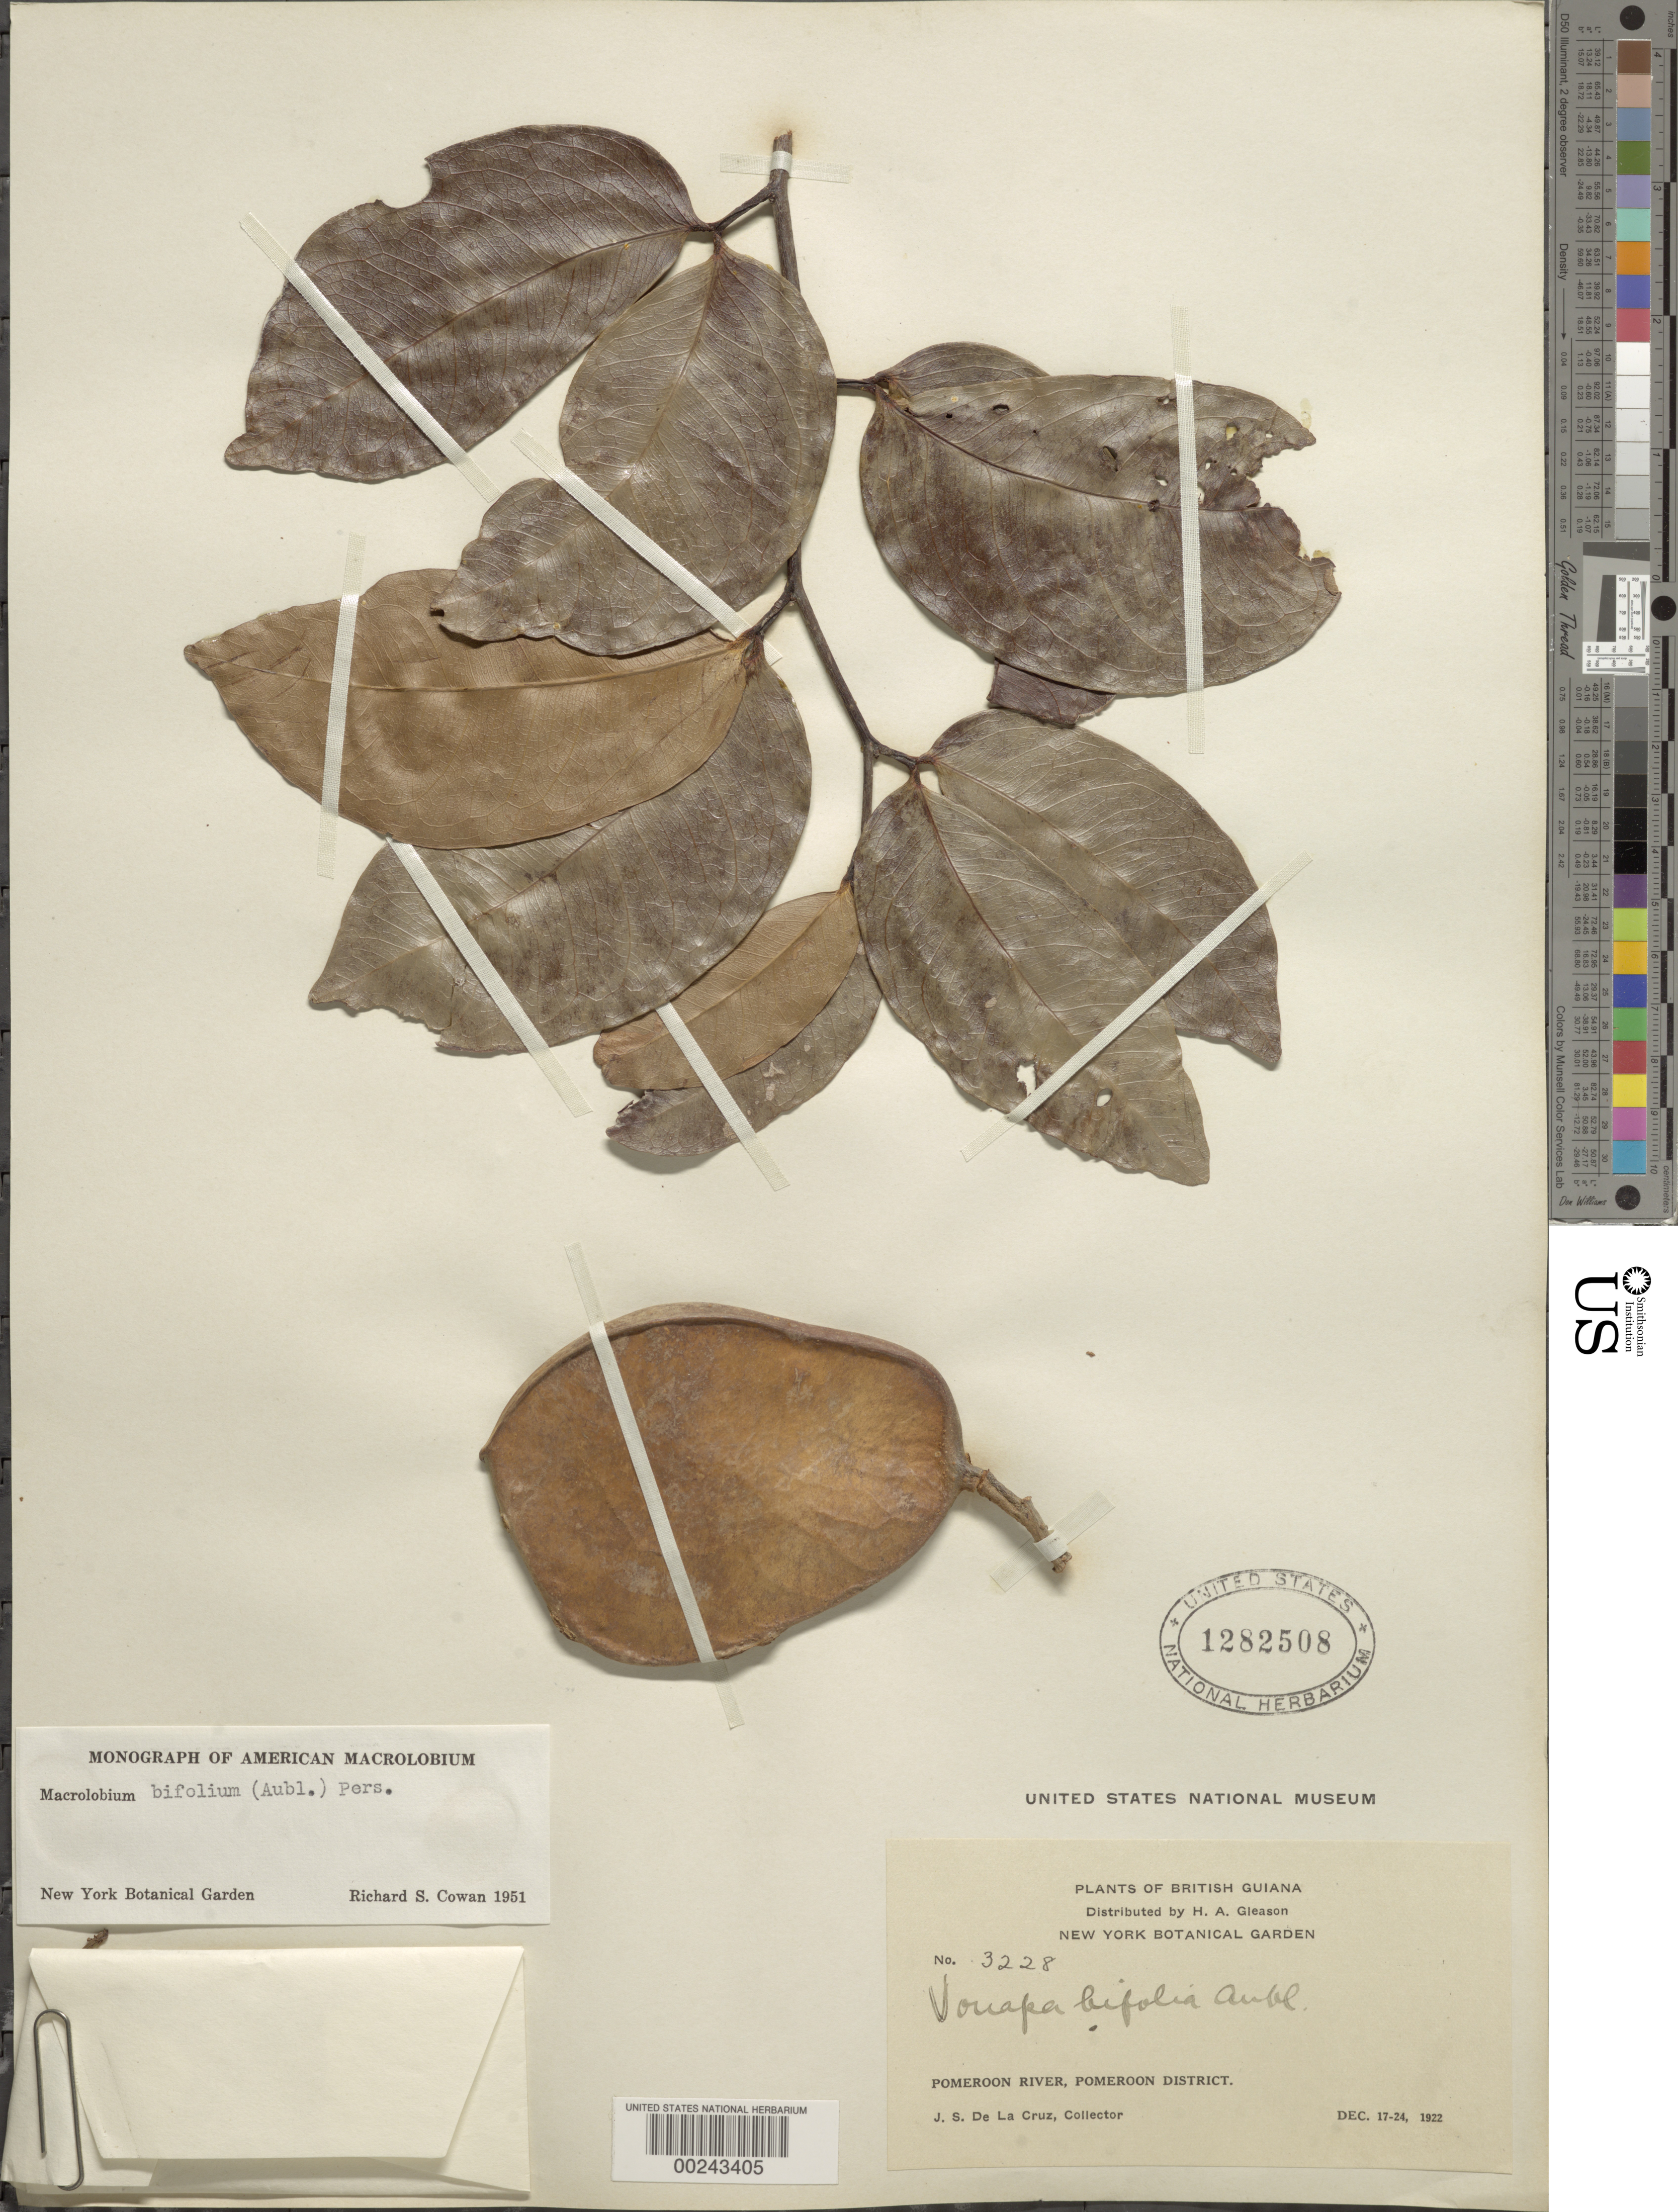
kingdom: Plantae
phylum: Tracheophyta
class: Magnoliopsida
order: Fabales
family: Fabaceae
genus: Macrolobium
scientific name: Macrolobium bifolium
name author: (Aubl.) Pers.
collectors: J. S. de la Cruz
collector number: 3228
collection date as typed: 17 Dec 1922 to 24 Dec 1922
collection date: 1922-12-17/1922-12-24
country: Guyana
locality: Pomeroon river, pomeroon district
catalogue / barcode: US 1282508